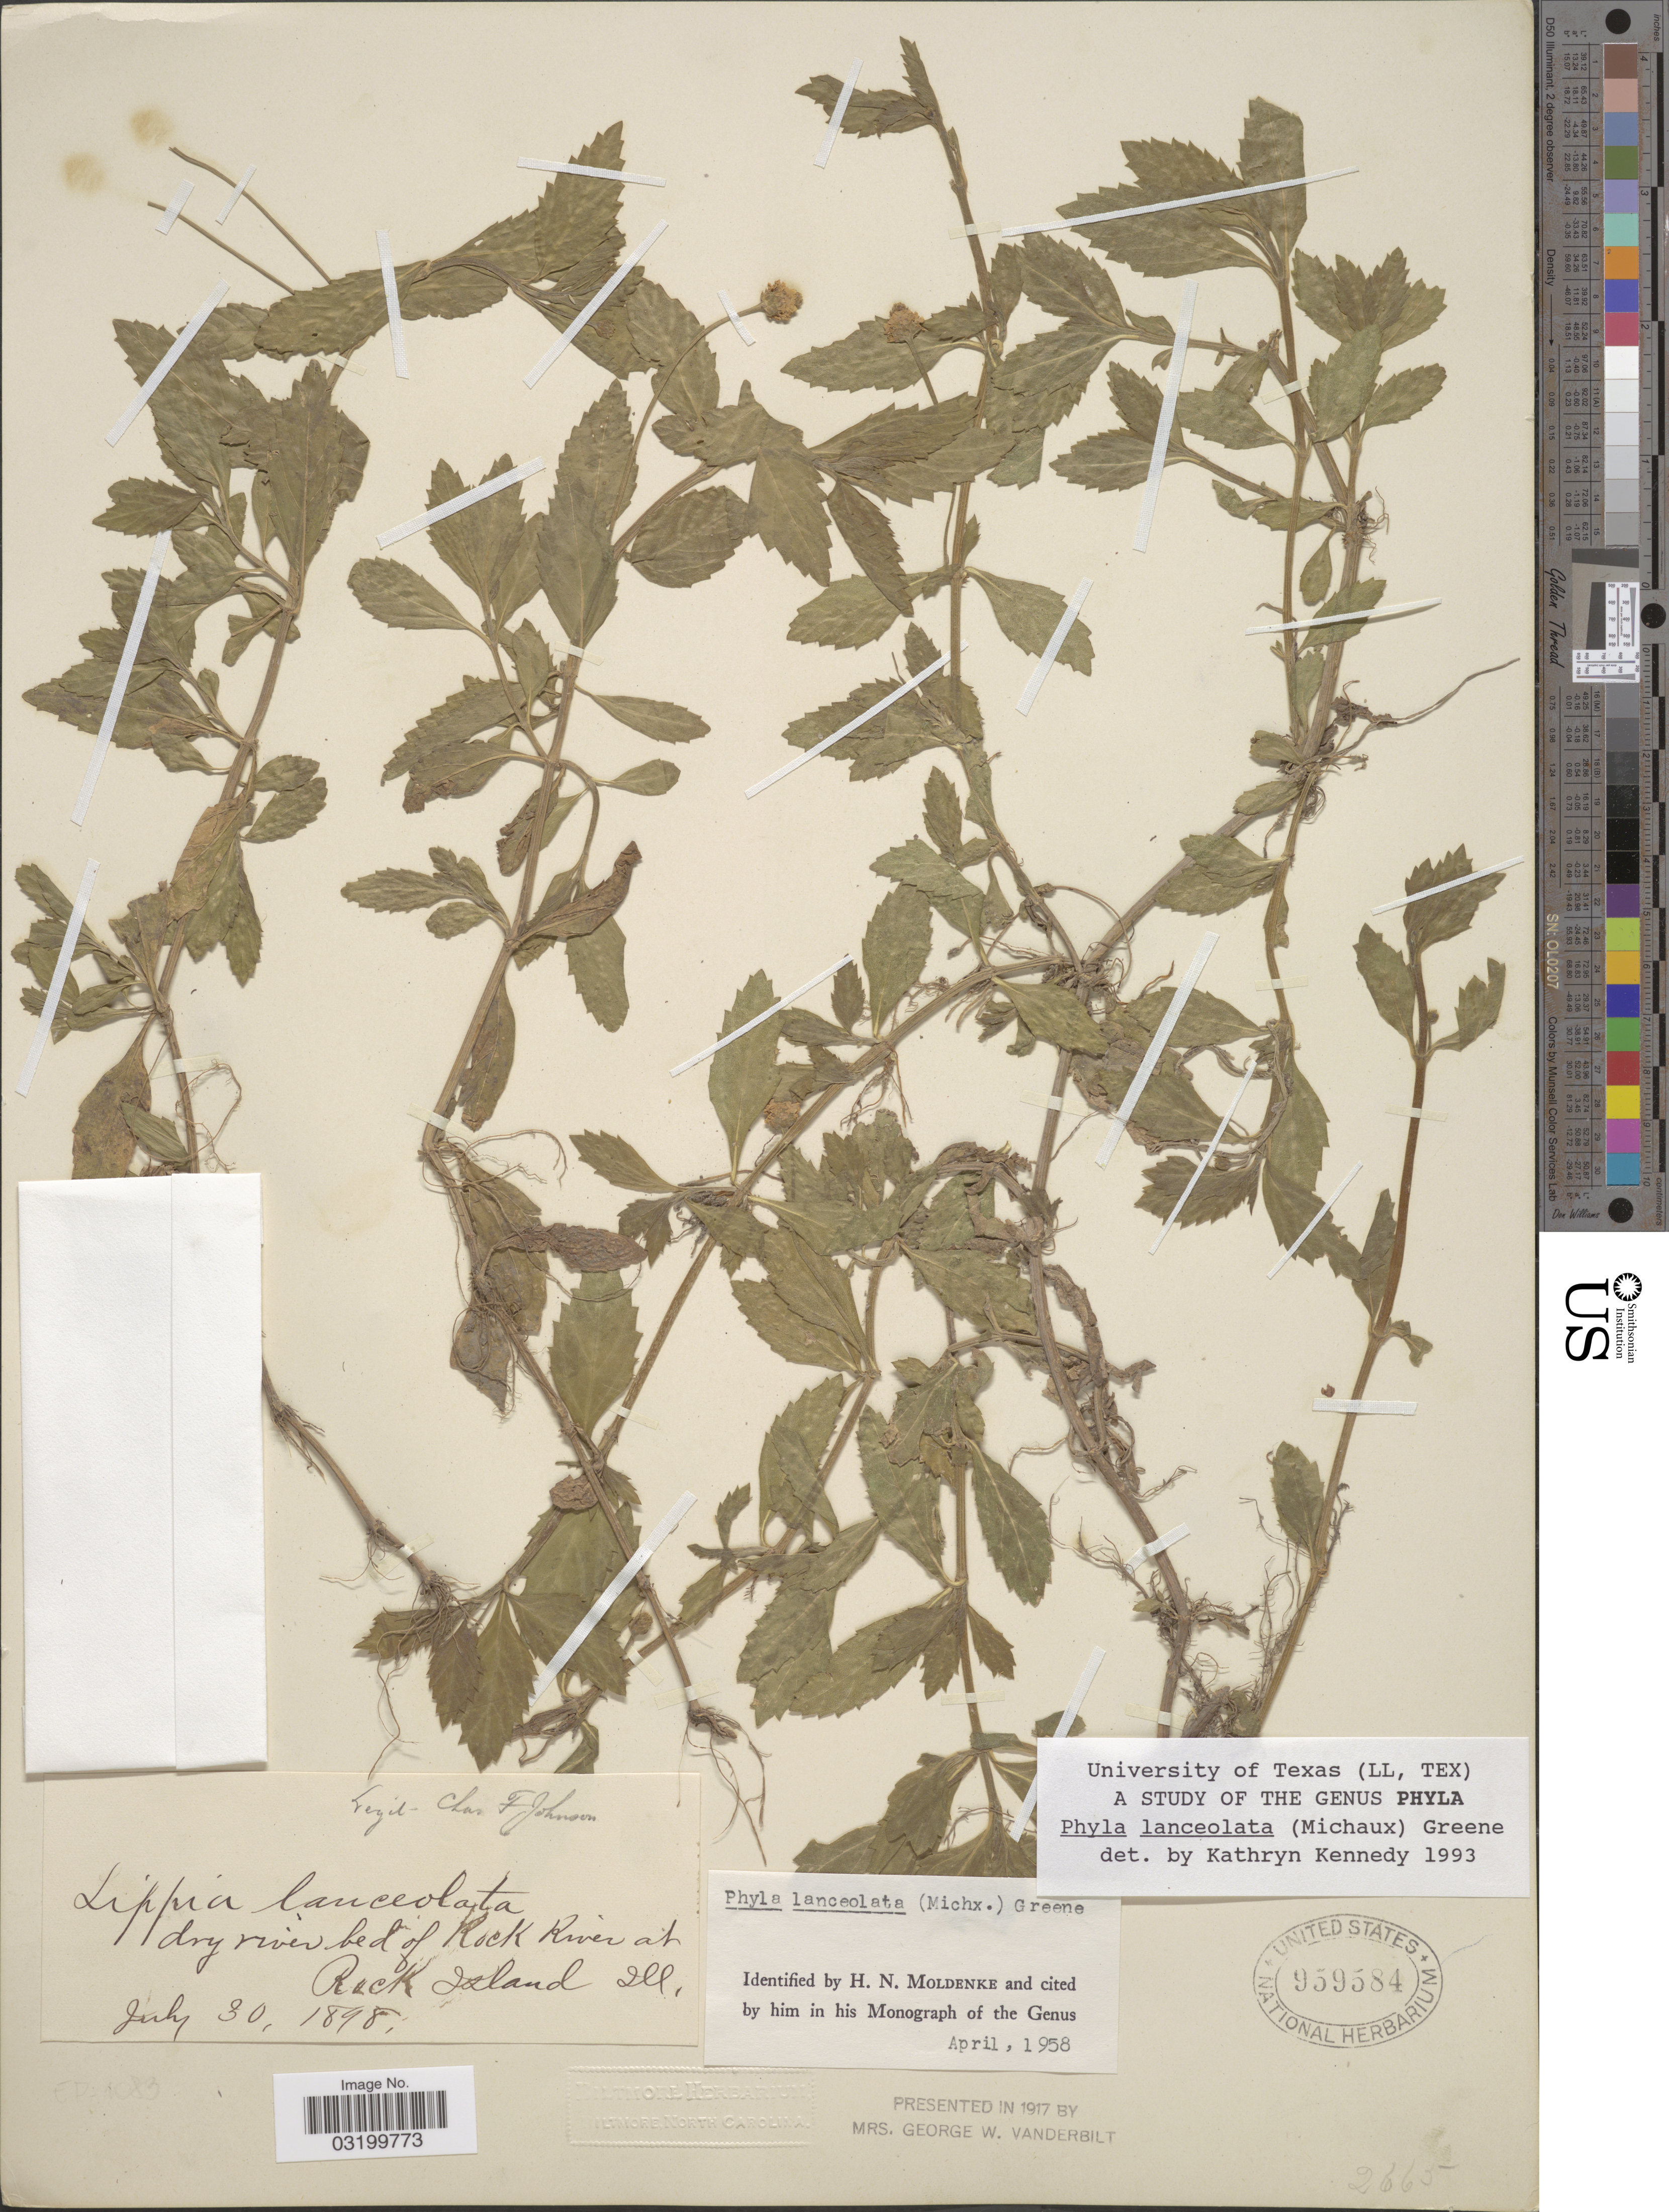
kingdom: Plantae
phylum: Tracheophyta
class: Magnoliopsida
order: Lamiales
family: Verbenaceae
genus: Phyla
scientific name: Phyla lanceolata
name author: (Michx.) Greene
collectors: C. Johnson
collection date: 1898-07-30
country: United States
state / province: Illinois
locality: Bed of Rock River at Rock Island.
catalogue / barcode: US 959584